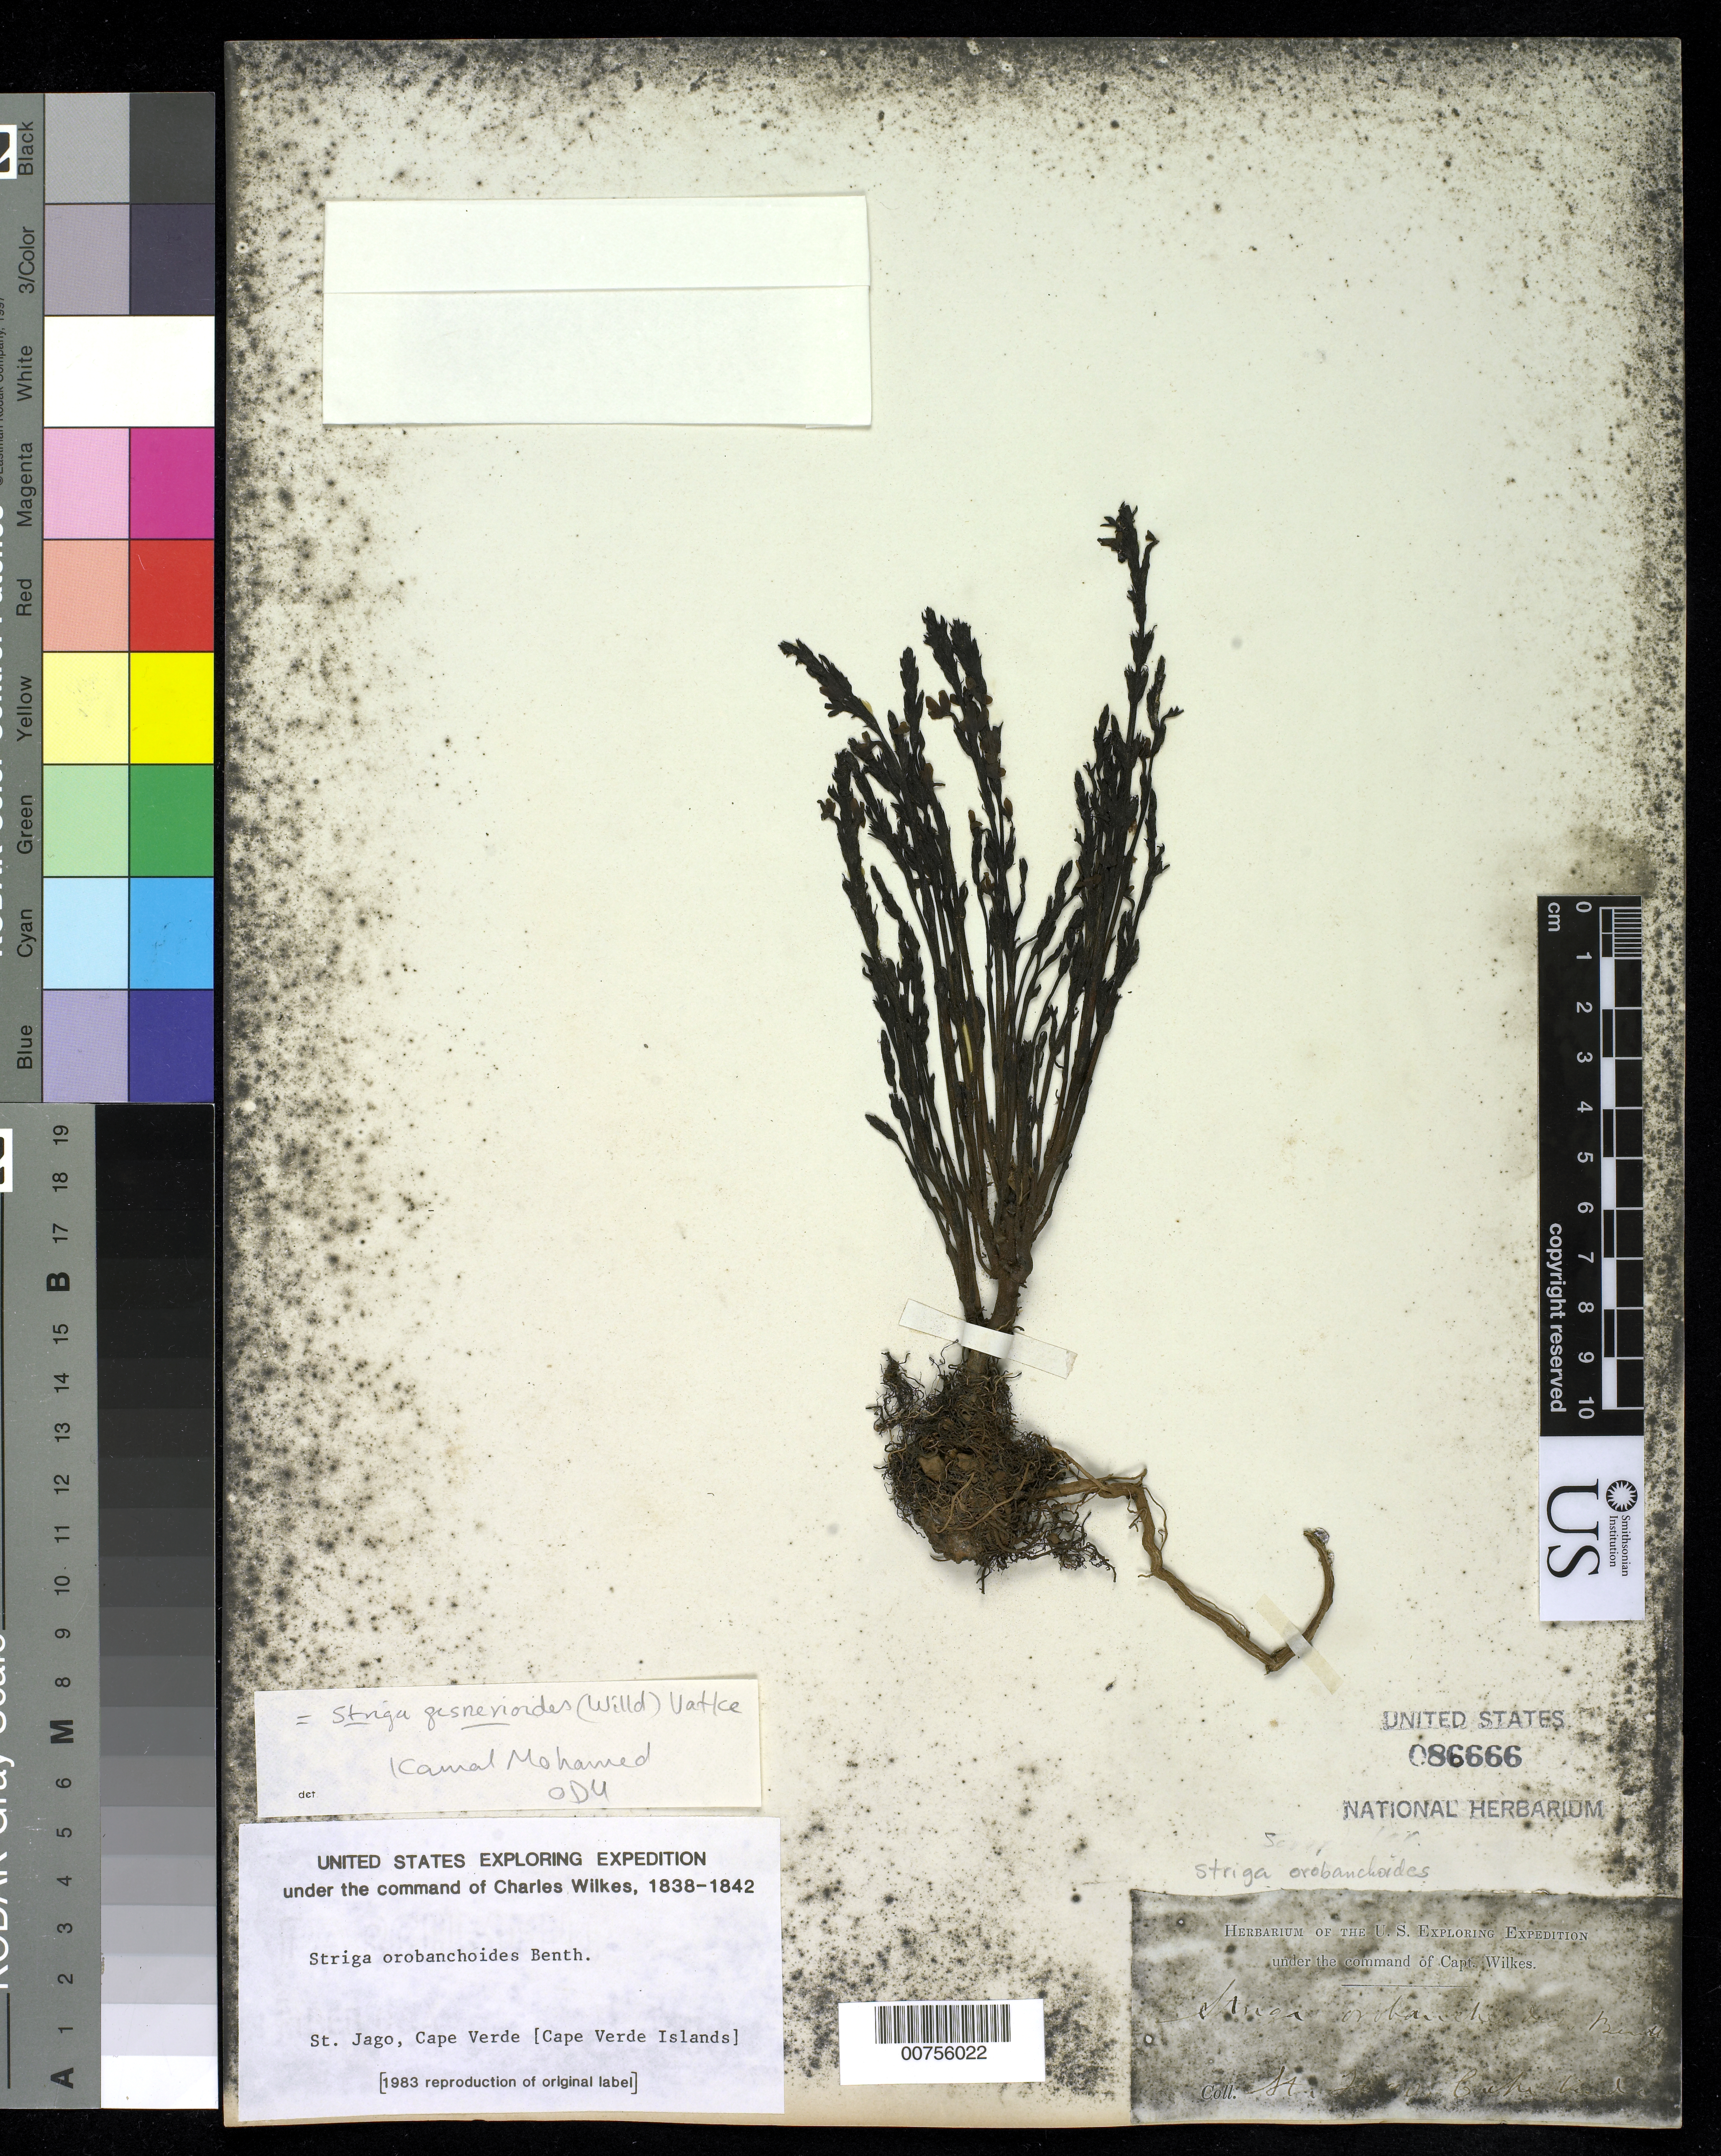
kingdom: Plantae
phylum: Tracheophyta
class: Magnoliopsida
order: Lamiales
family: Orobanchaceae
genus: Striga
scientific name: Striga orobanchoides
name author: (R. Br.) Benth.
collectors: Wilkes Explor. Exped.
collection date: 1838/1842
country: Cape Verde Islands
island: Cape Verde Is.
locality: St. Jago (Sao Tiago)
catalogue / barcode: US 86666